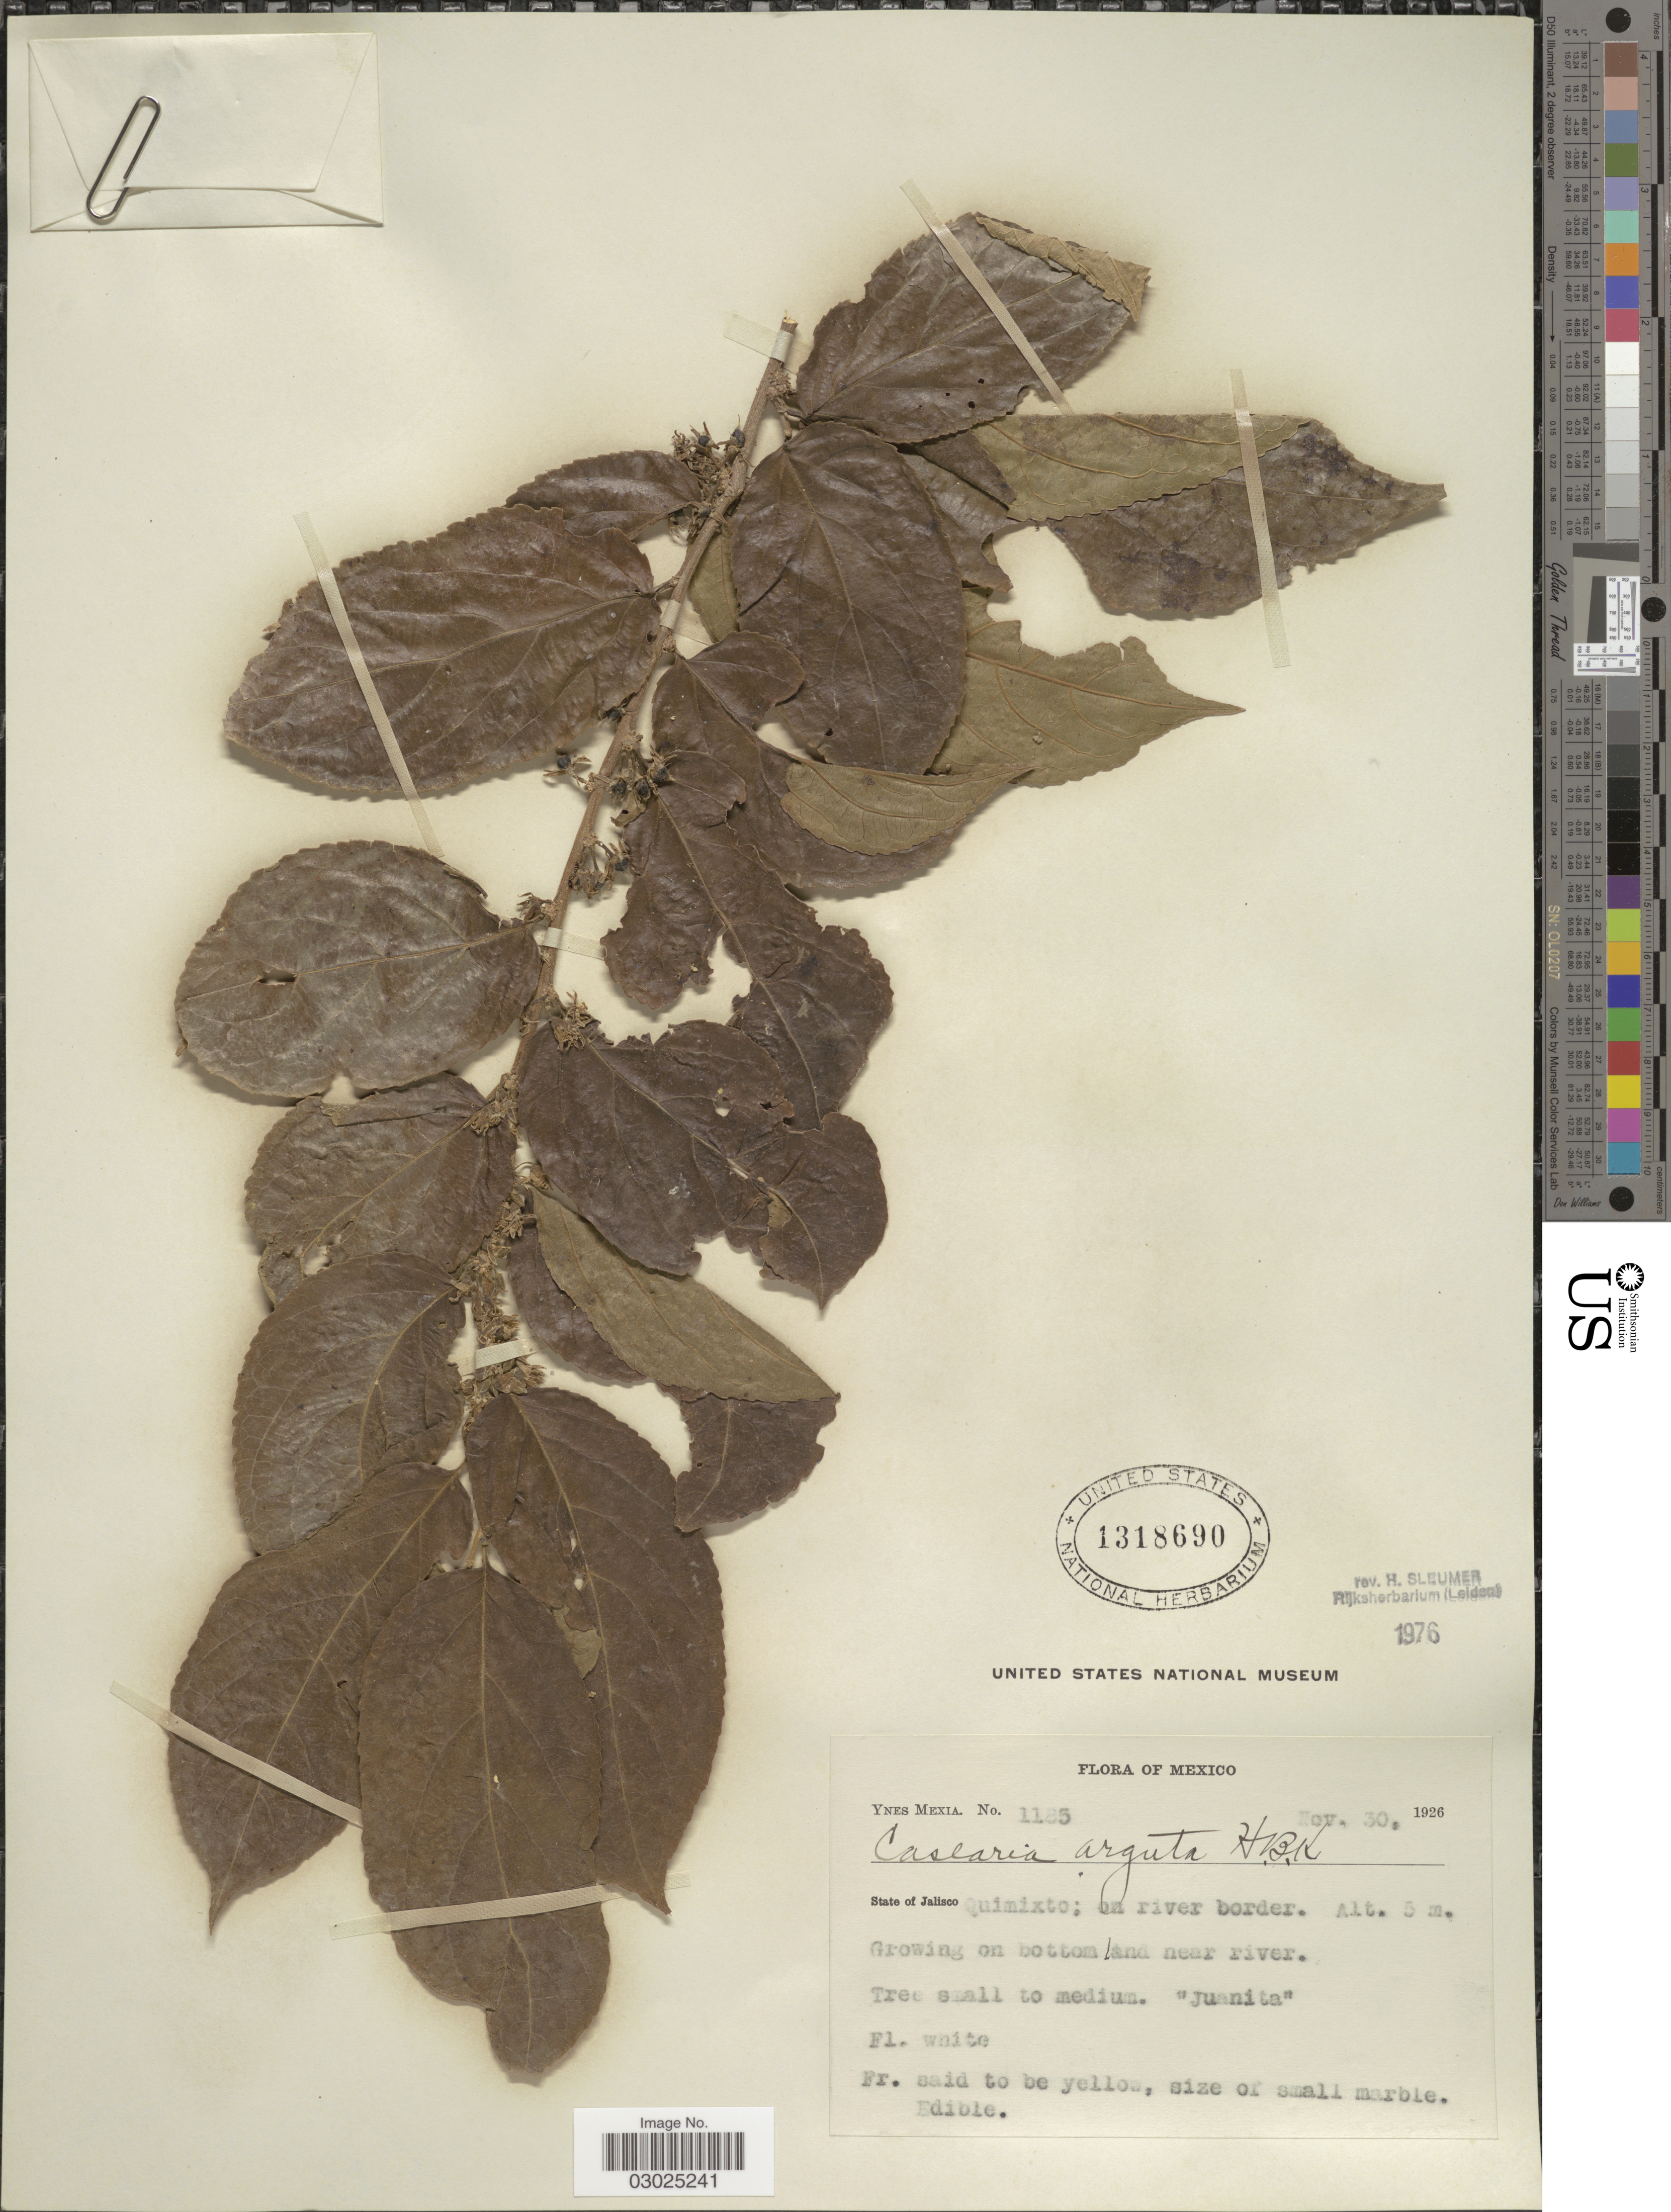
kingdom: Plantae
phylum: Tracheophyta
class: Magnoliopsida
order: Malpighiales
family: Salicaceae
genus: Casearia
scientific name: Casearia arguta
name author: Kunth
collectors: Y. Mexia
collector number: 1125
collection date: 1926-11-30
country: Mexico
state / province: Jalisco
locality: Quimixto; on river border. Growing on bottom and near river.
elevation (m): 5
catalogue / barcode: US 1318690